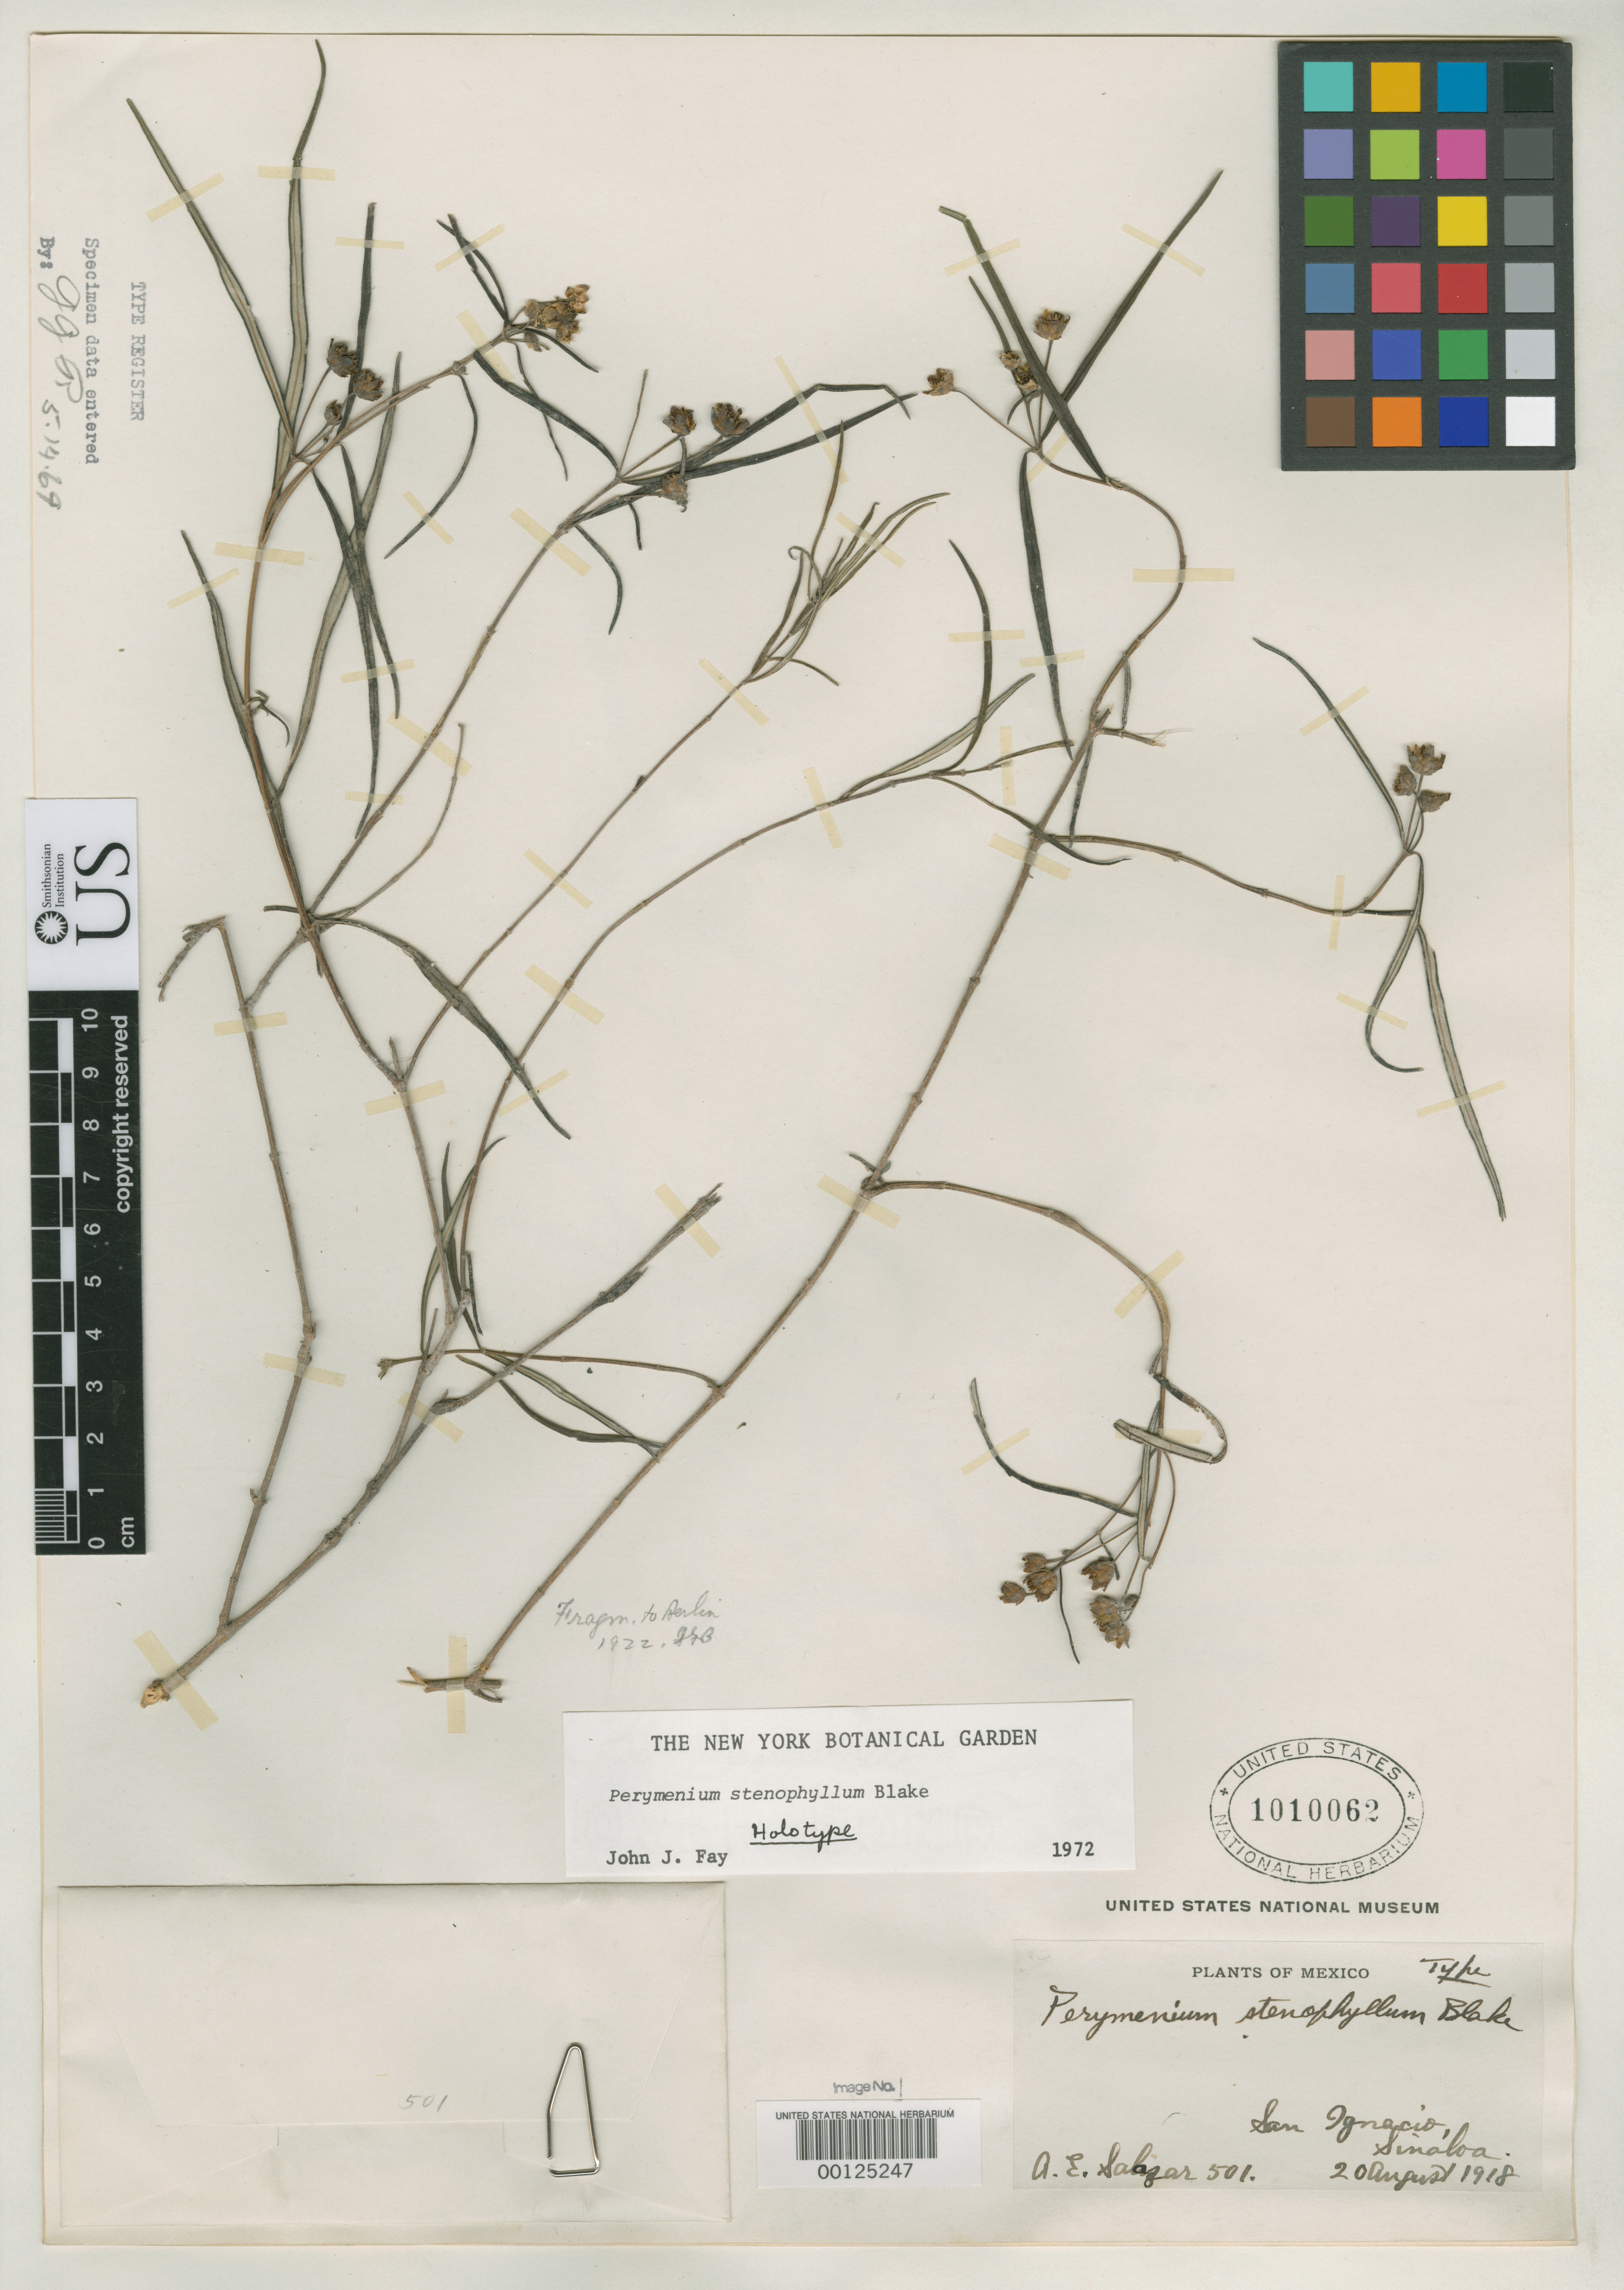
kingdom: Plantae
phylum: Tracheophyta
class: Magnoliopsida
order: Asterales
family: Asteraceae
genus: Perymenium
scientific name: Perymenium stenophyllum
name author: S.F. Blake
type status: Holotype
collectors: A. E. Salazar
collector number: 501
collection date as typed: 20 Aug 1918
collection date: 1918-08-20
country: Mexico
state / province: Sinaloa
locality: San Ignacio Dist.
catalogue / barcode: US 1010062